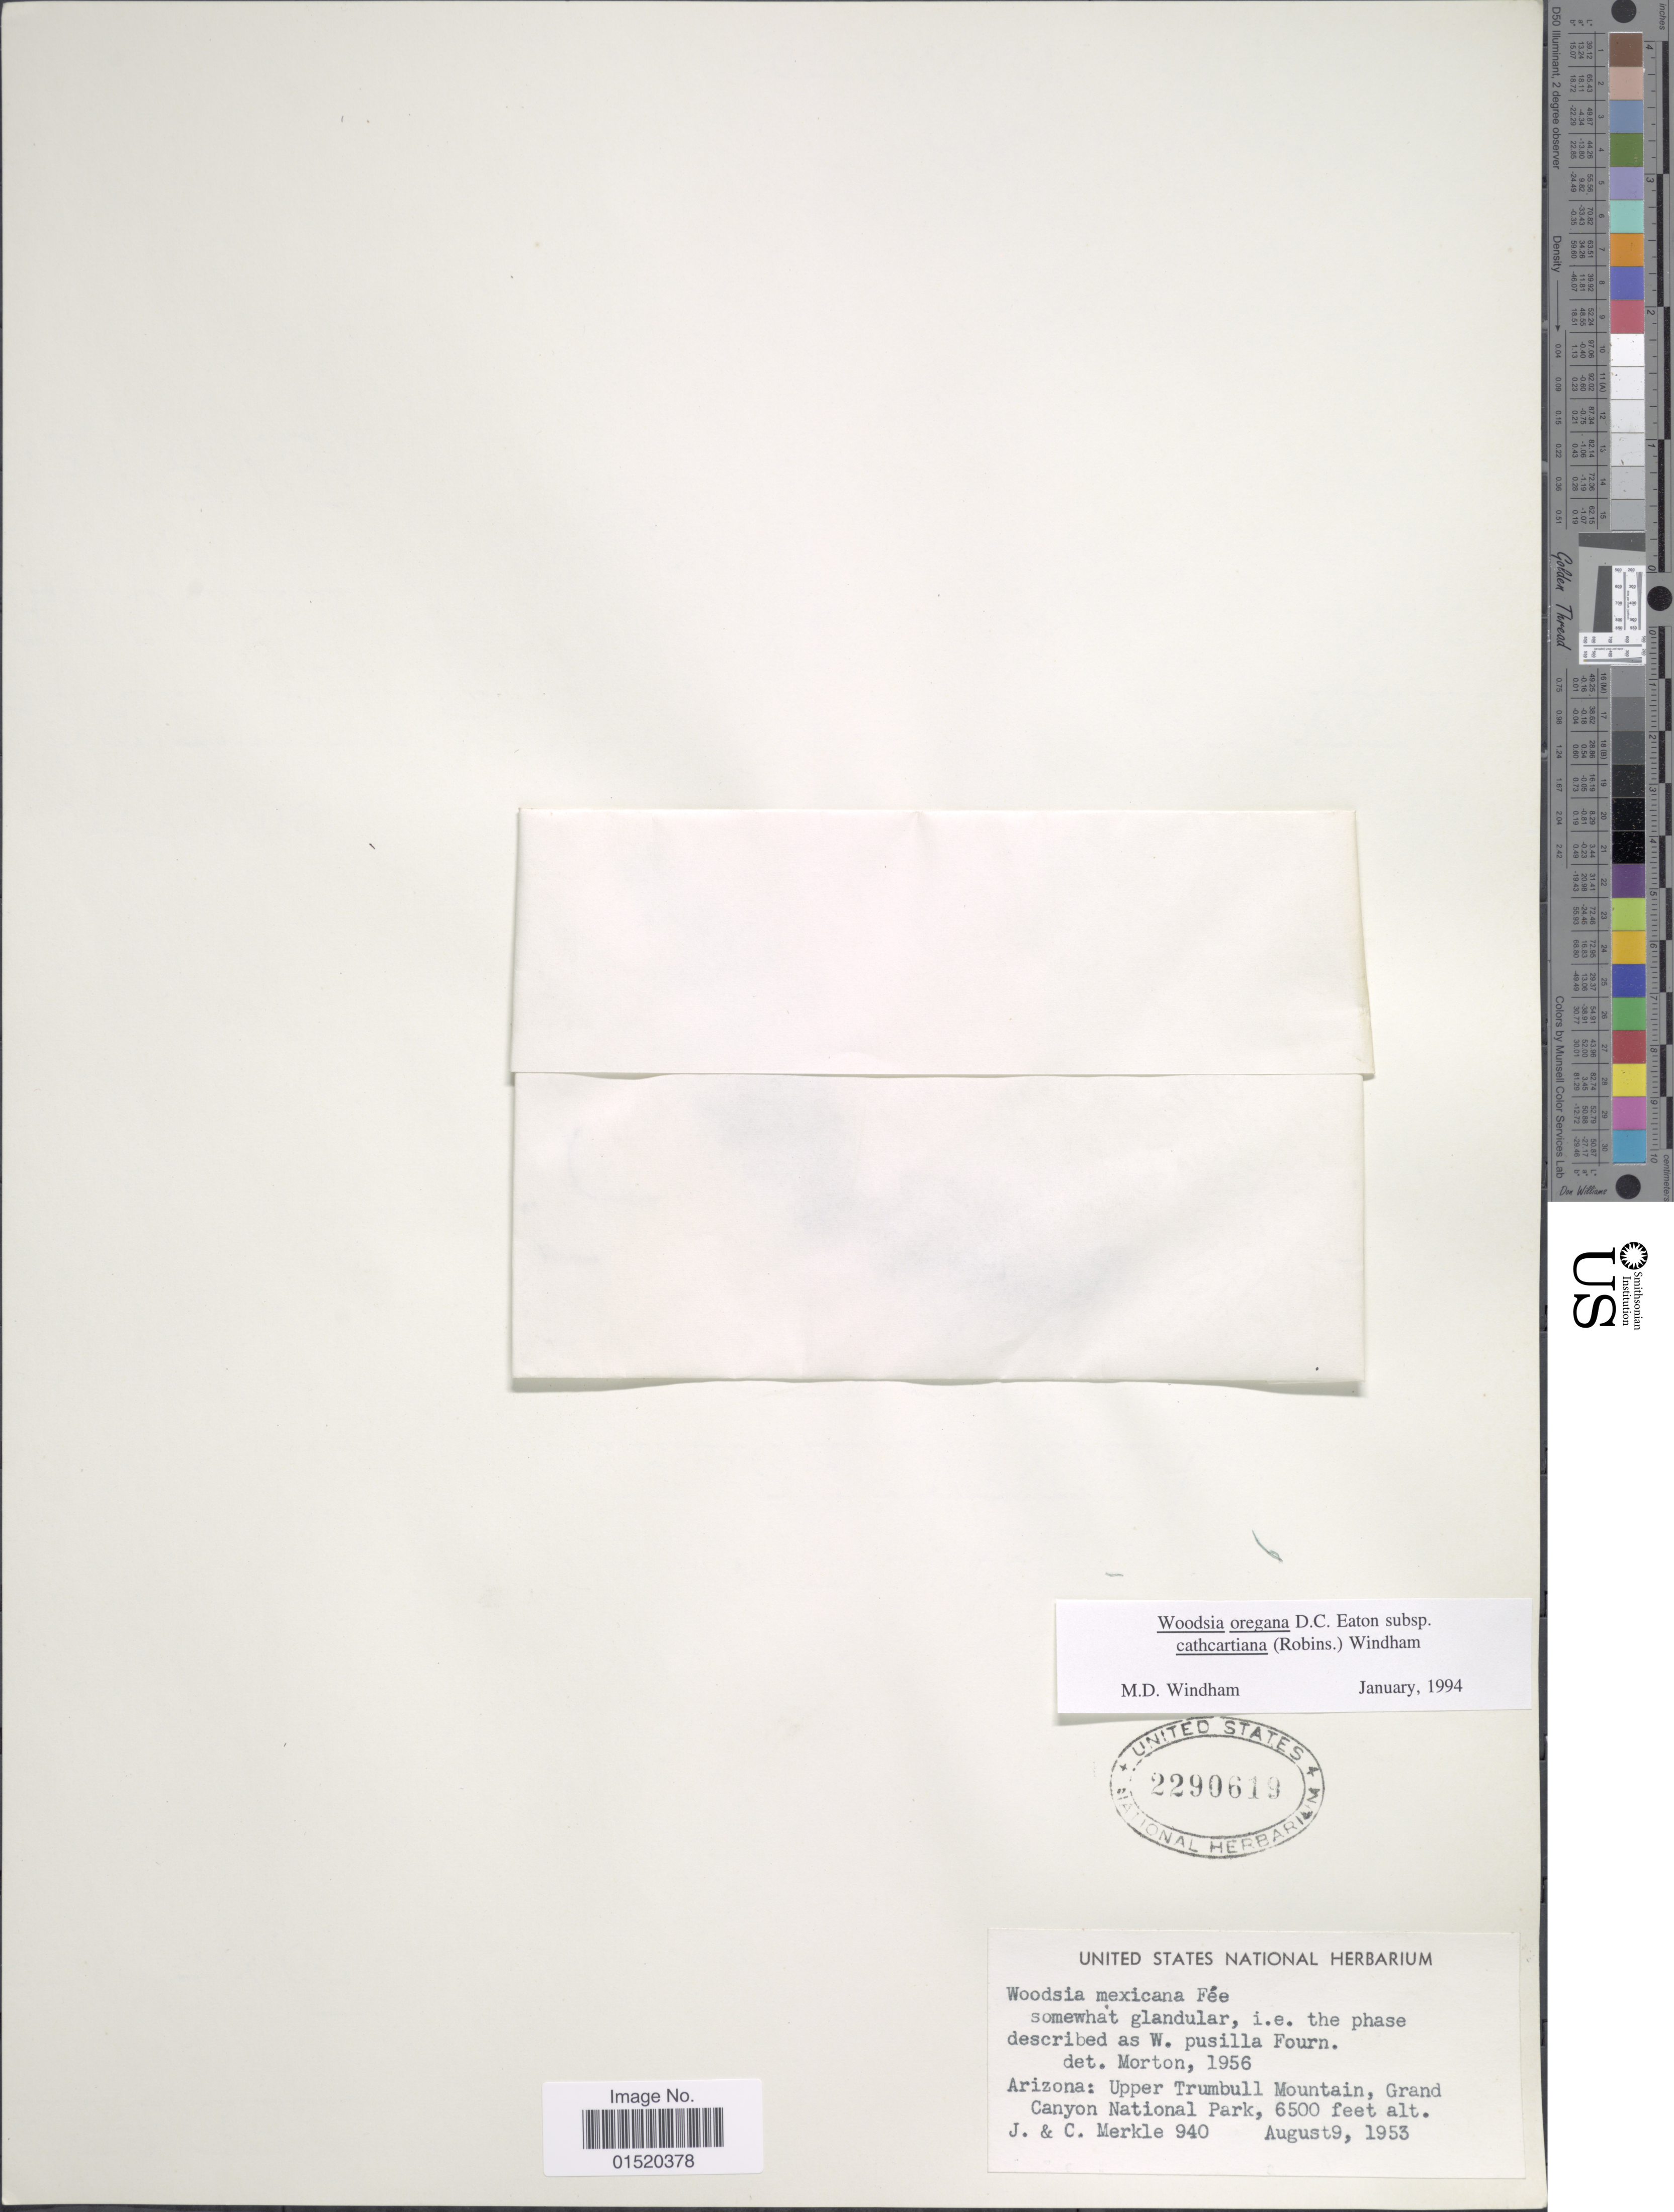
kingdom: Plantae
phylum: Tracheophyta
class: Polypodiopsida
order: Polypodiales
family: Woodsiaceae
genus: Woodsia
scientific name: Woodsia oregana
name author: D.C. Eaton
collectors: J. Merkle & C. Merkle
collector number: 940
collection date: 1953-08-09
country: United States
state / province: Arizona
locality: Upper Trumbull Mountain, Grand Canyon National Park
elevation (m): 1981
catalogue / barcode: US 2290619